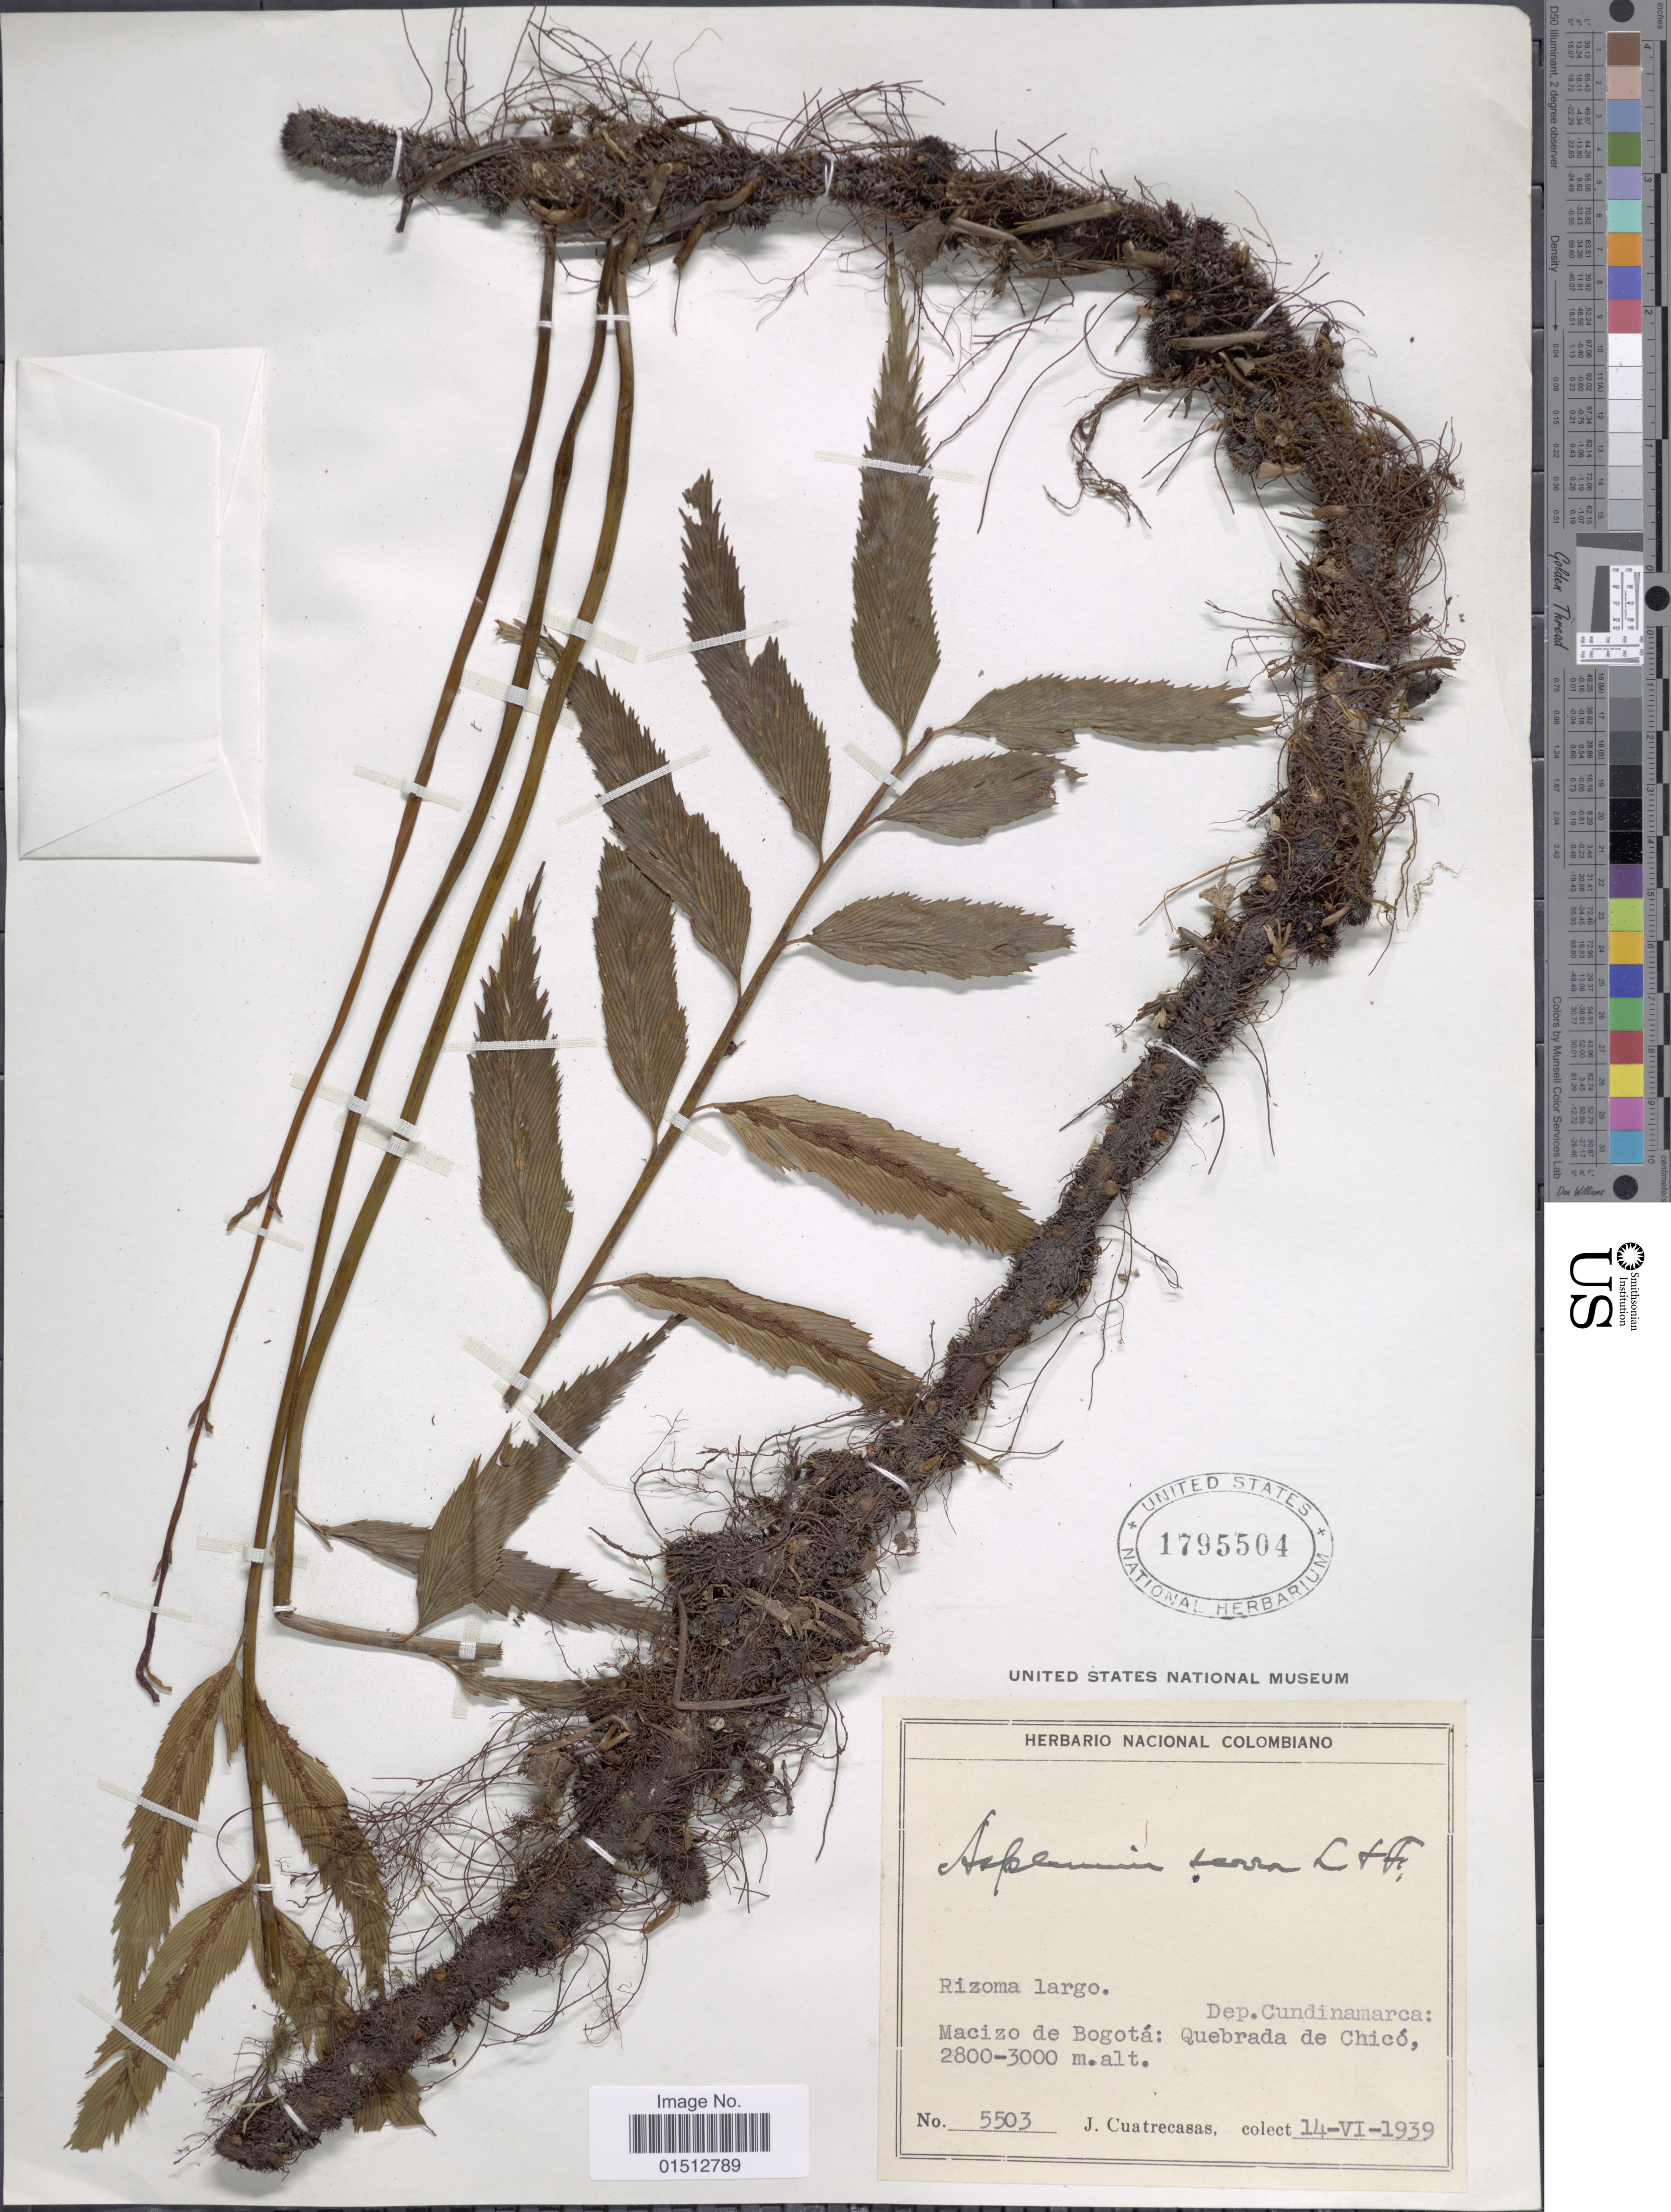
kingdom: Plantae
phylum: Tracheophyta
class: Polypodiopsida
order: Polypodiales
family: Aspleniaceae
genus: Asplenium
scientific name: Asplenium serra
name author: Langsd. & Fisch.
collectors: J. Cuatrecasas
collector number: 5503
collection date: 1939-06-14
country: Colombia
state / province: Cundinamarca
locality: Dep. Cundinamarca, Mazino de Bogota: Quebrada de Chico.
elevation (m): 2800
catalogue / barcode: US 1795504